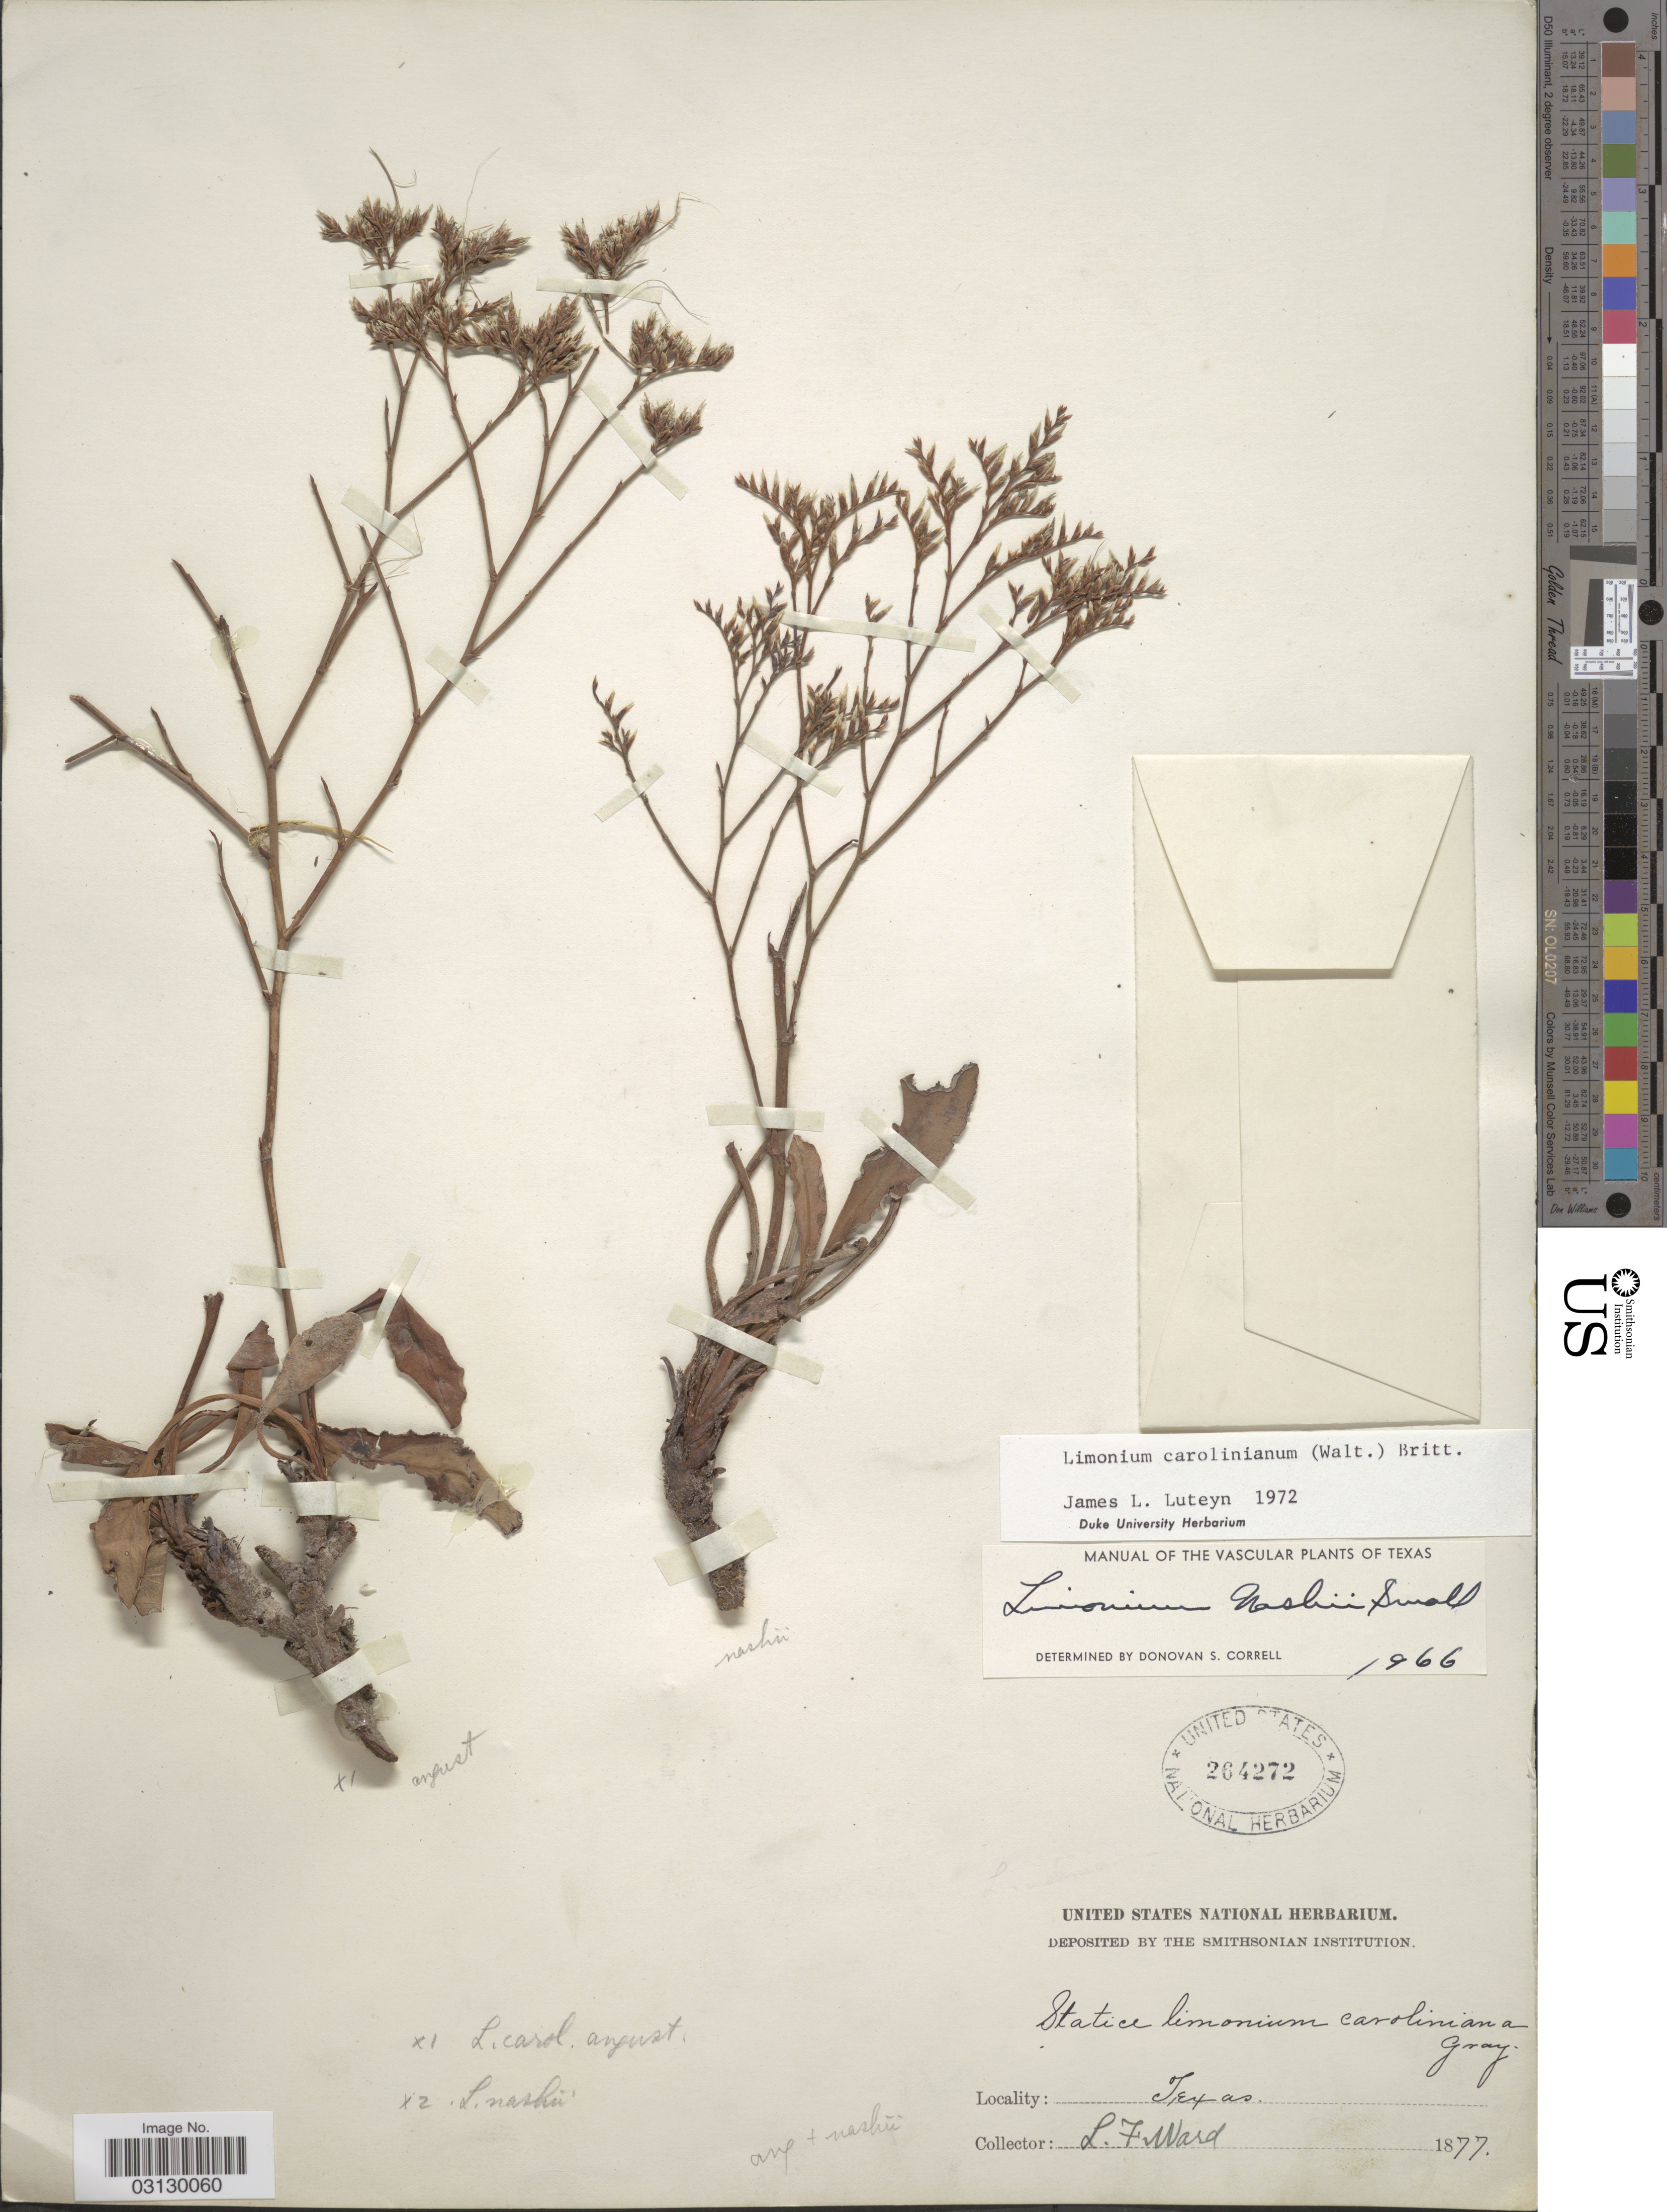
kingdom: Plantae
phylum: Tracheophyta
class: Magnoliopsida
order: Caryophyllales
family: Plumbaginaceae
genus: Limonium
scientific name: Limonium carolinianum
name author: (Walter) Britton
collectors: L. Ward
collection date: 1877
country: United States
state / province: Texas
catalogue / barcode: US 264272